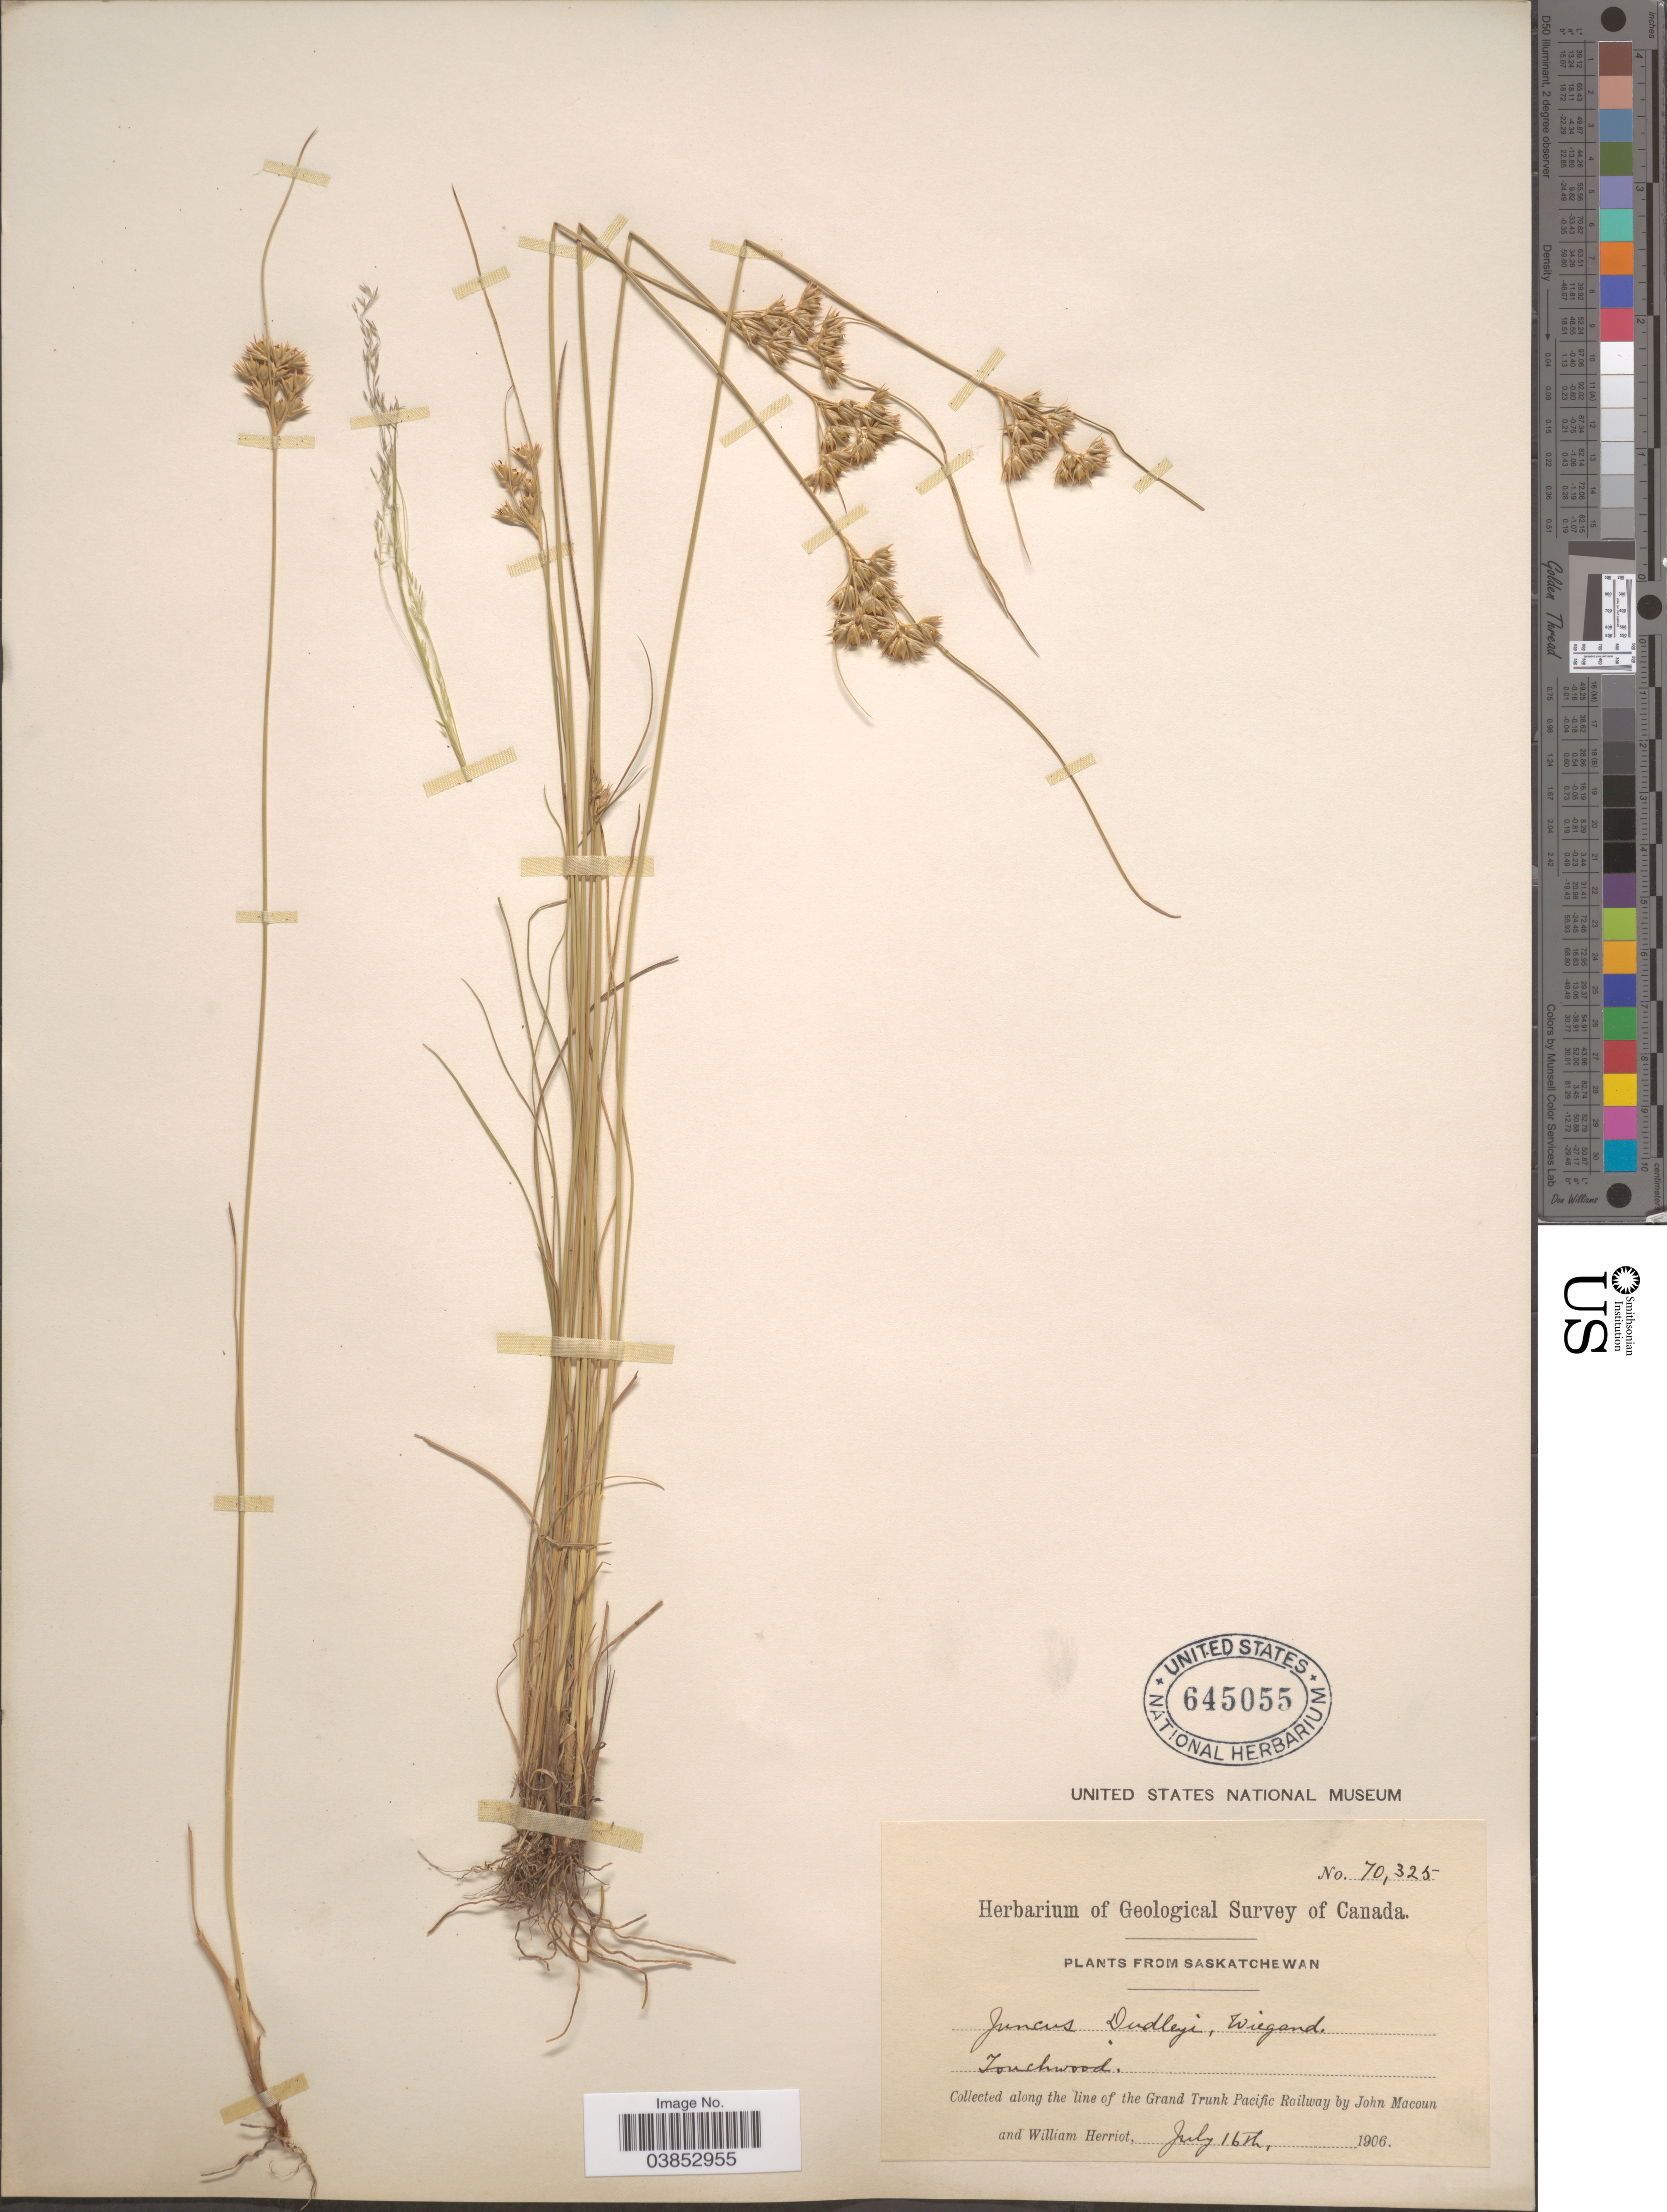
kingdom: Plantae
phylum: Tracheophyta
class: Liliopsida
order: Poales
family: Juncaceae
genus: Juncus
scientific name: Juncus dudleyi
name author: Wiegand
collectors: J. Macoun & W. Herriot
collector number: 70325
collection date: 1906-07-16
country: Canada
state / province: Saskatchewan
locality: Touchwood. Along the line of the Grand Trunk Pacific Railway.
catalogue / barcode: US 645055